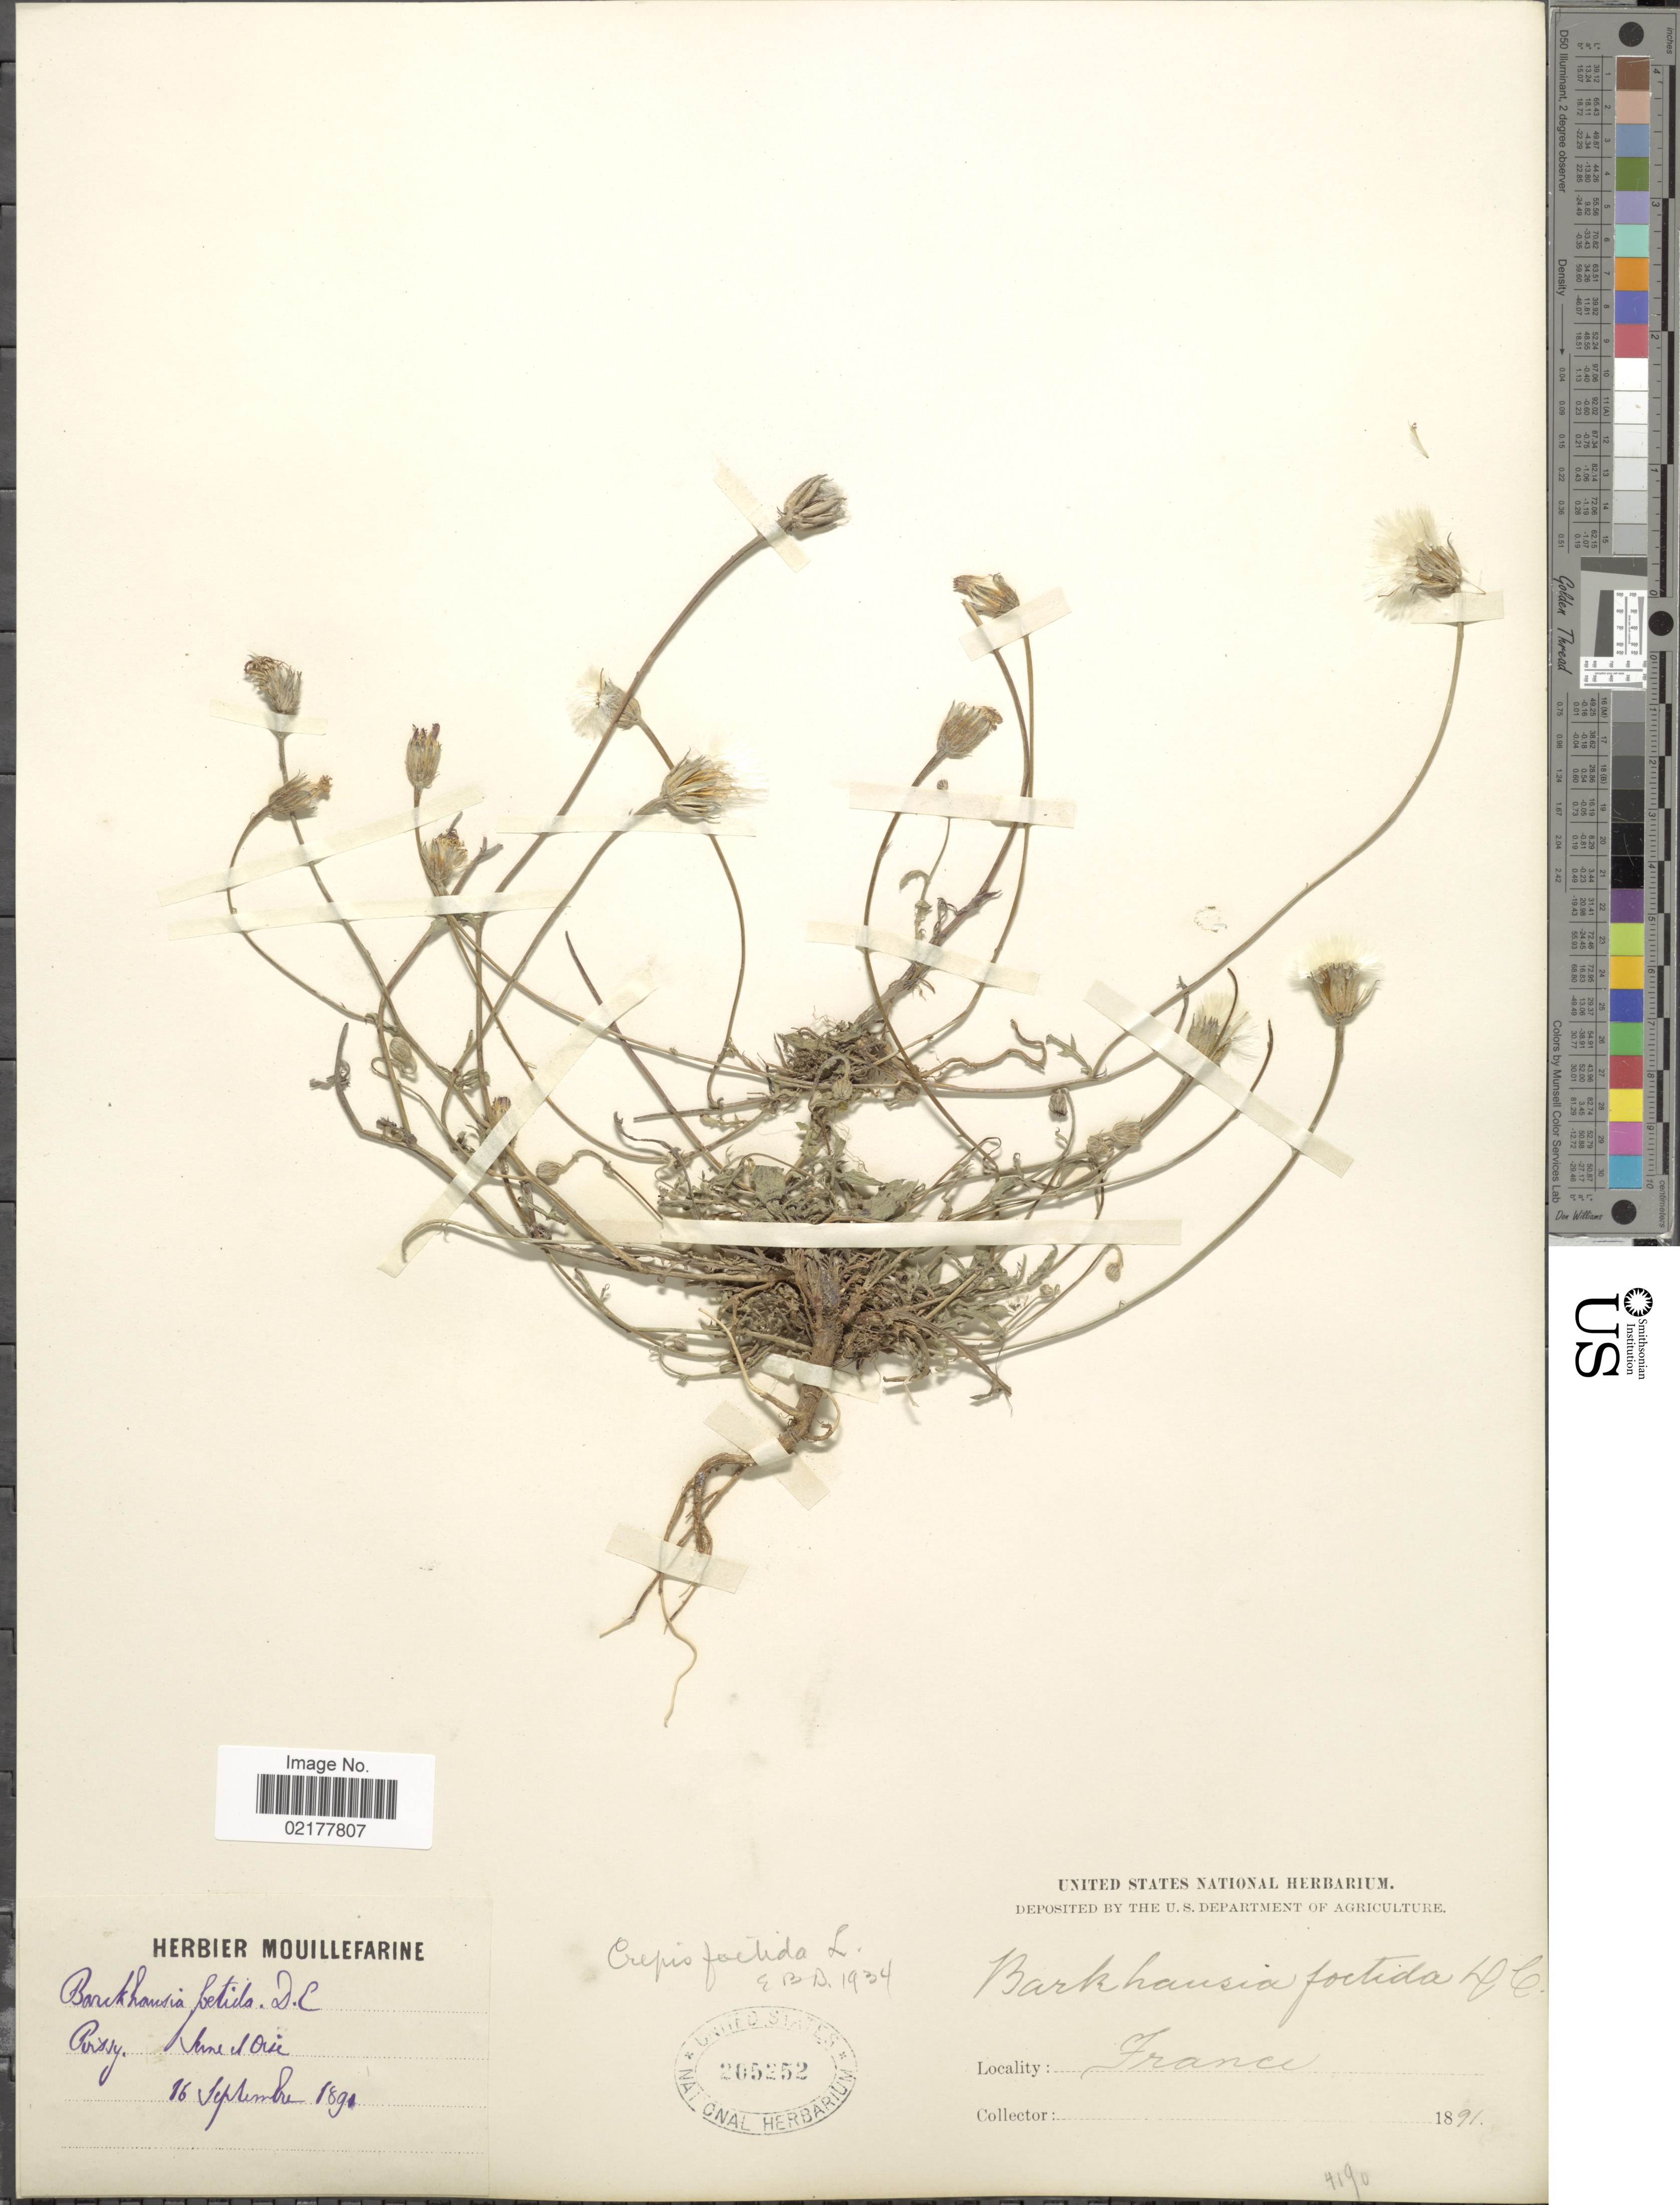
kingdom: Plantae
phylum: Tracheophyta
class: Magnoliopsida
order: Asterales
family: Asteraceae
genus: Crepis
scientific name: Crepis foetida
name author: L.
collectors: ex herb. Mouillefarine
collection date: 1891-09-16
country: France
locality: Possy. Seine et Oise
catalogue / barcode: US 265252